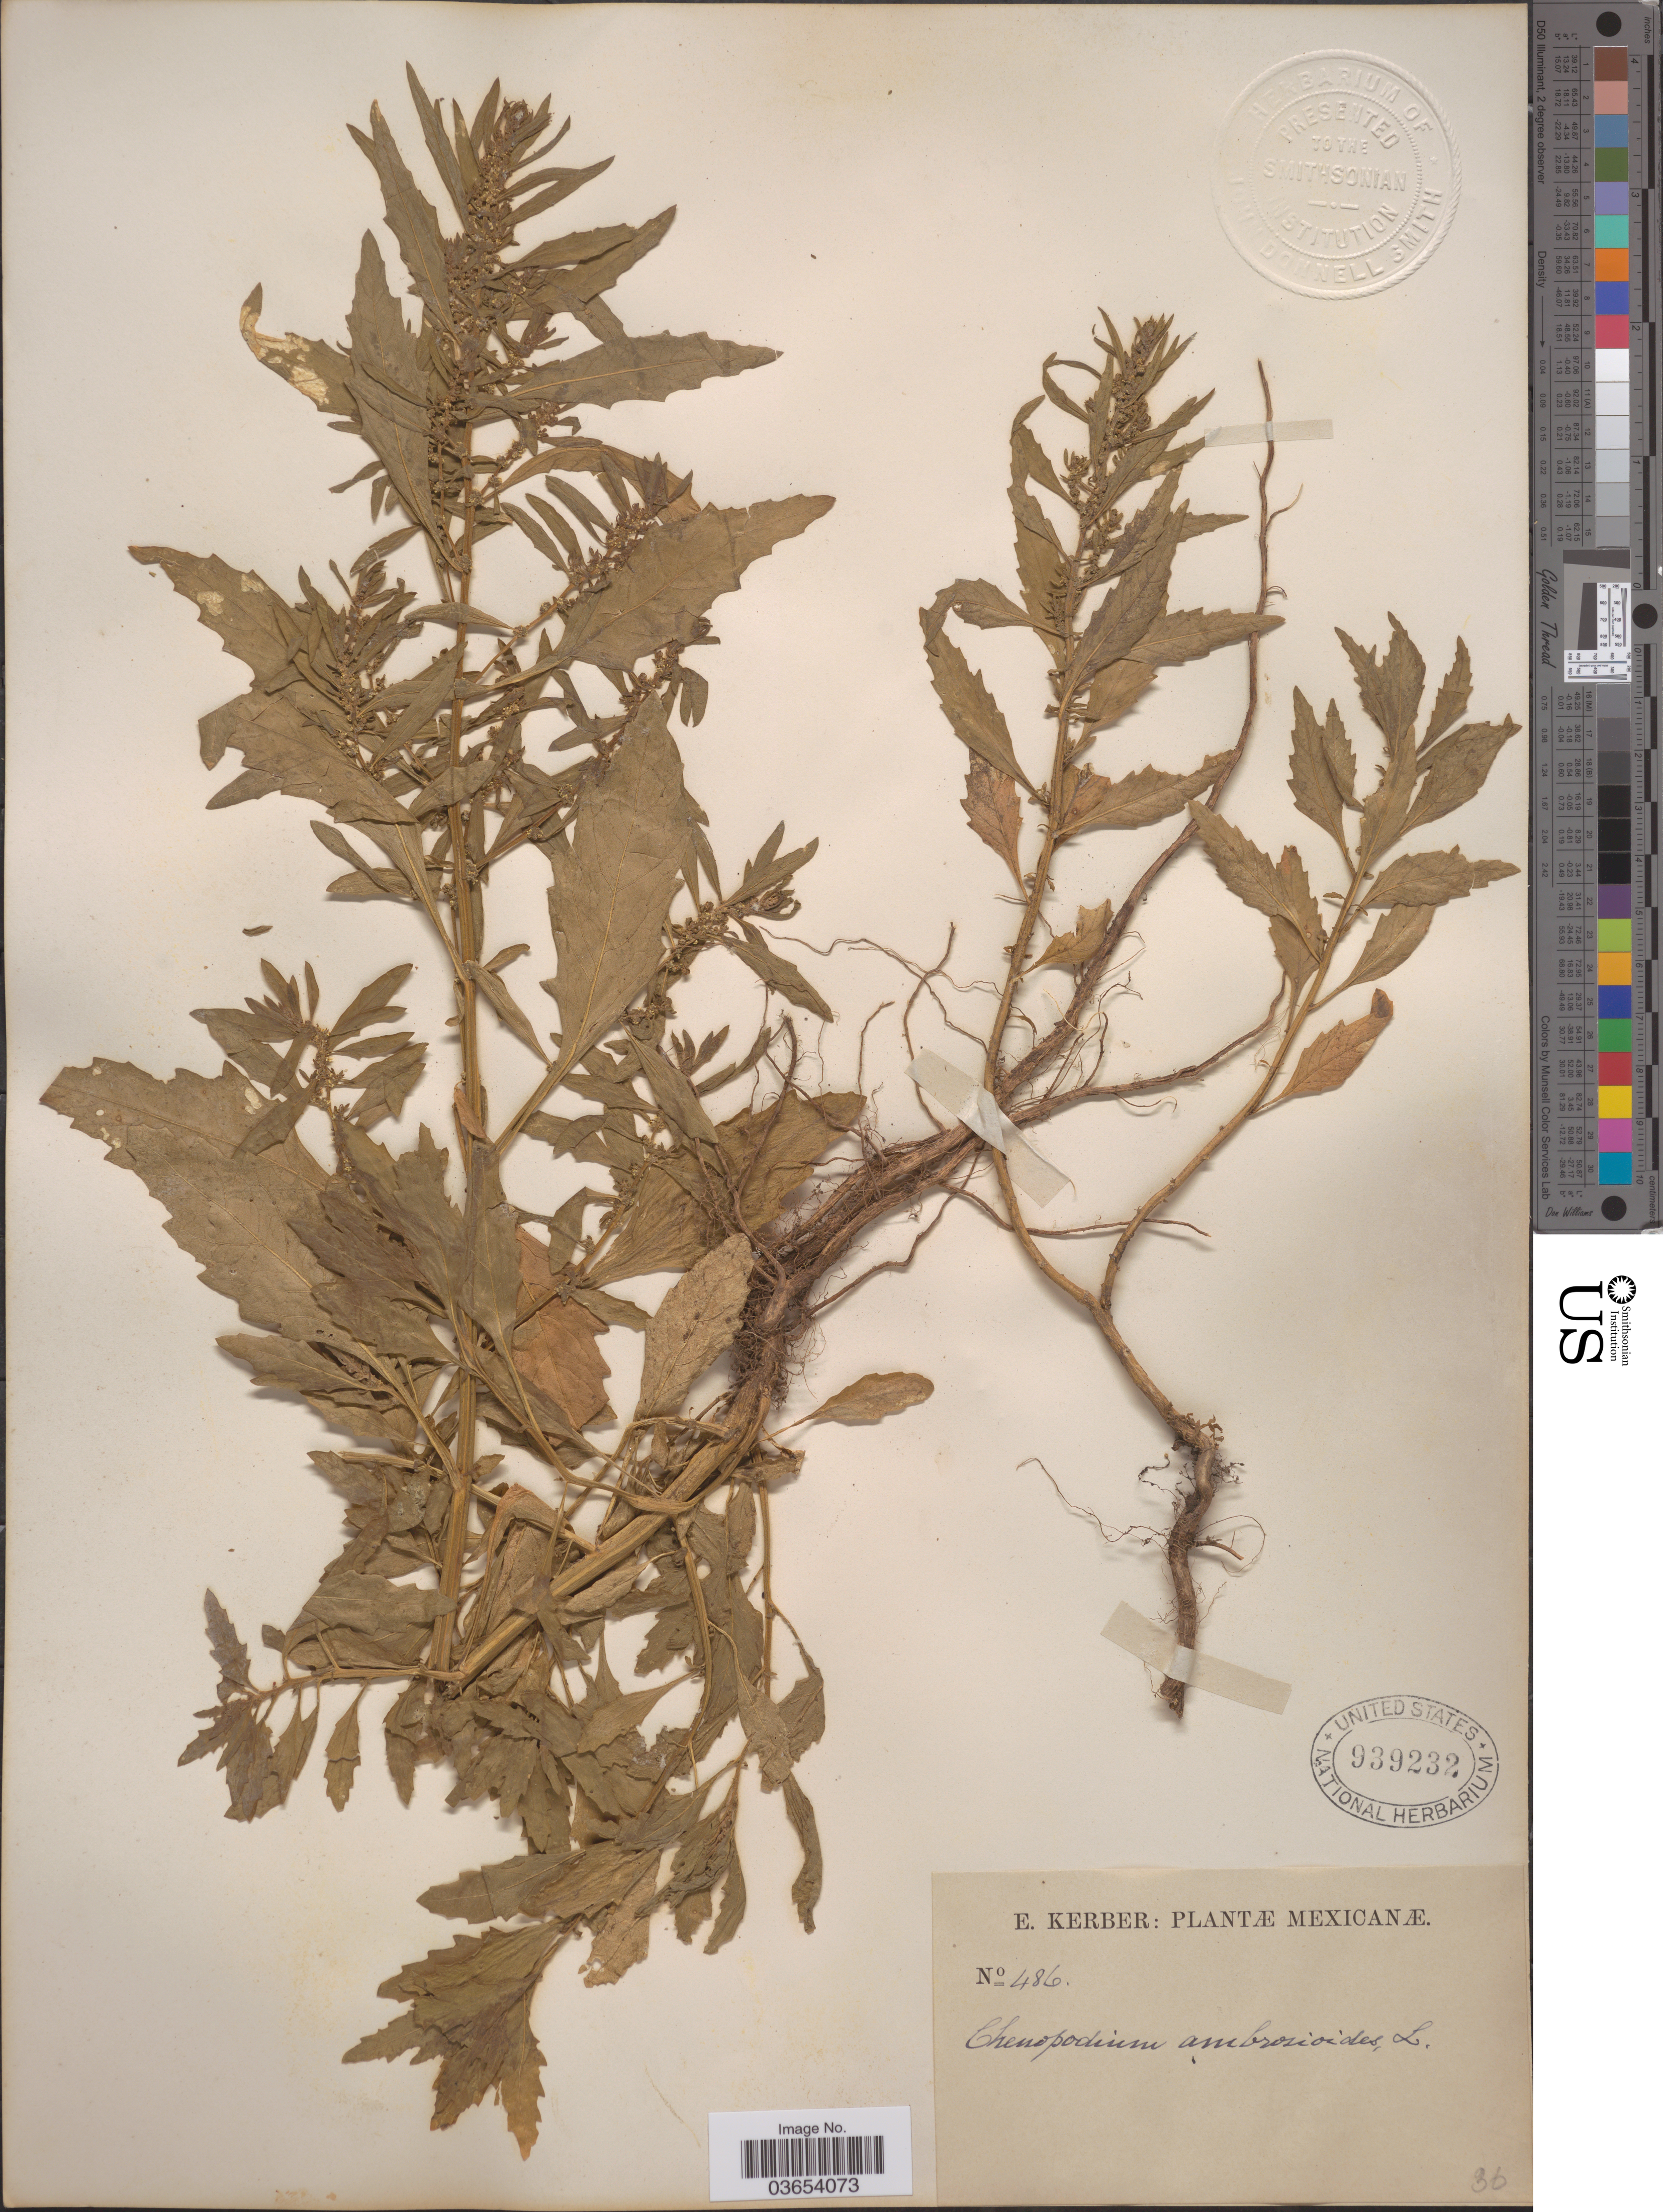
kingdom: Plantae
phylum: Tracheophyta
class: Magnoliopsida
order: Caryophyllales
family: Amaranthaceae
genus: Chenopodium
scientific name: Chenopodium ambrosioides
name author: L.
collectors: E. Kerber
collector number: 486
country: Mexico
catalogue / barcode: US 939232